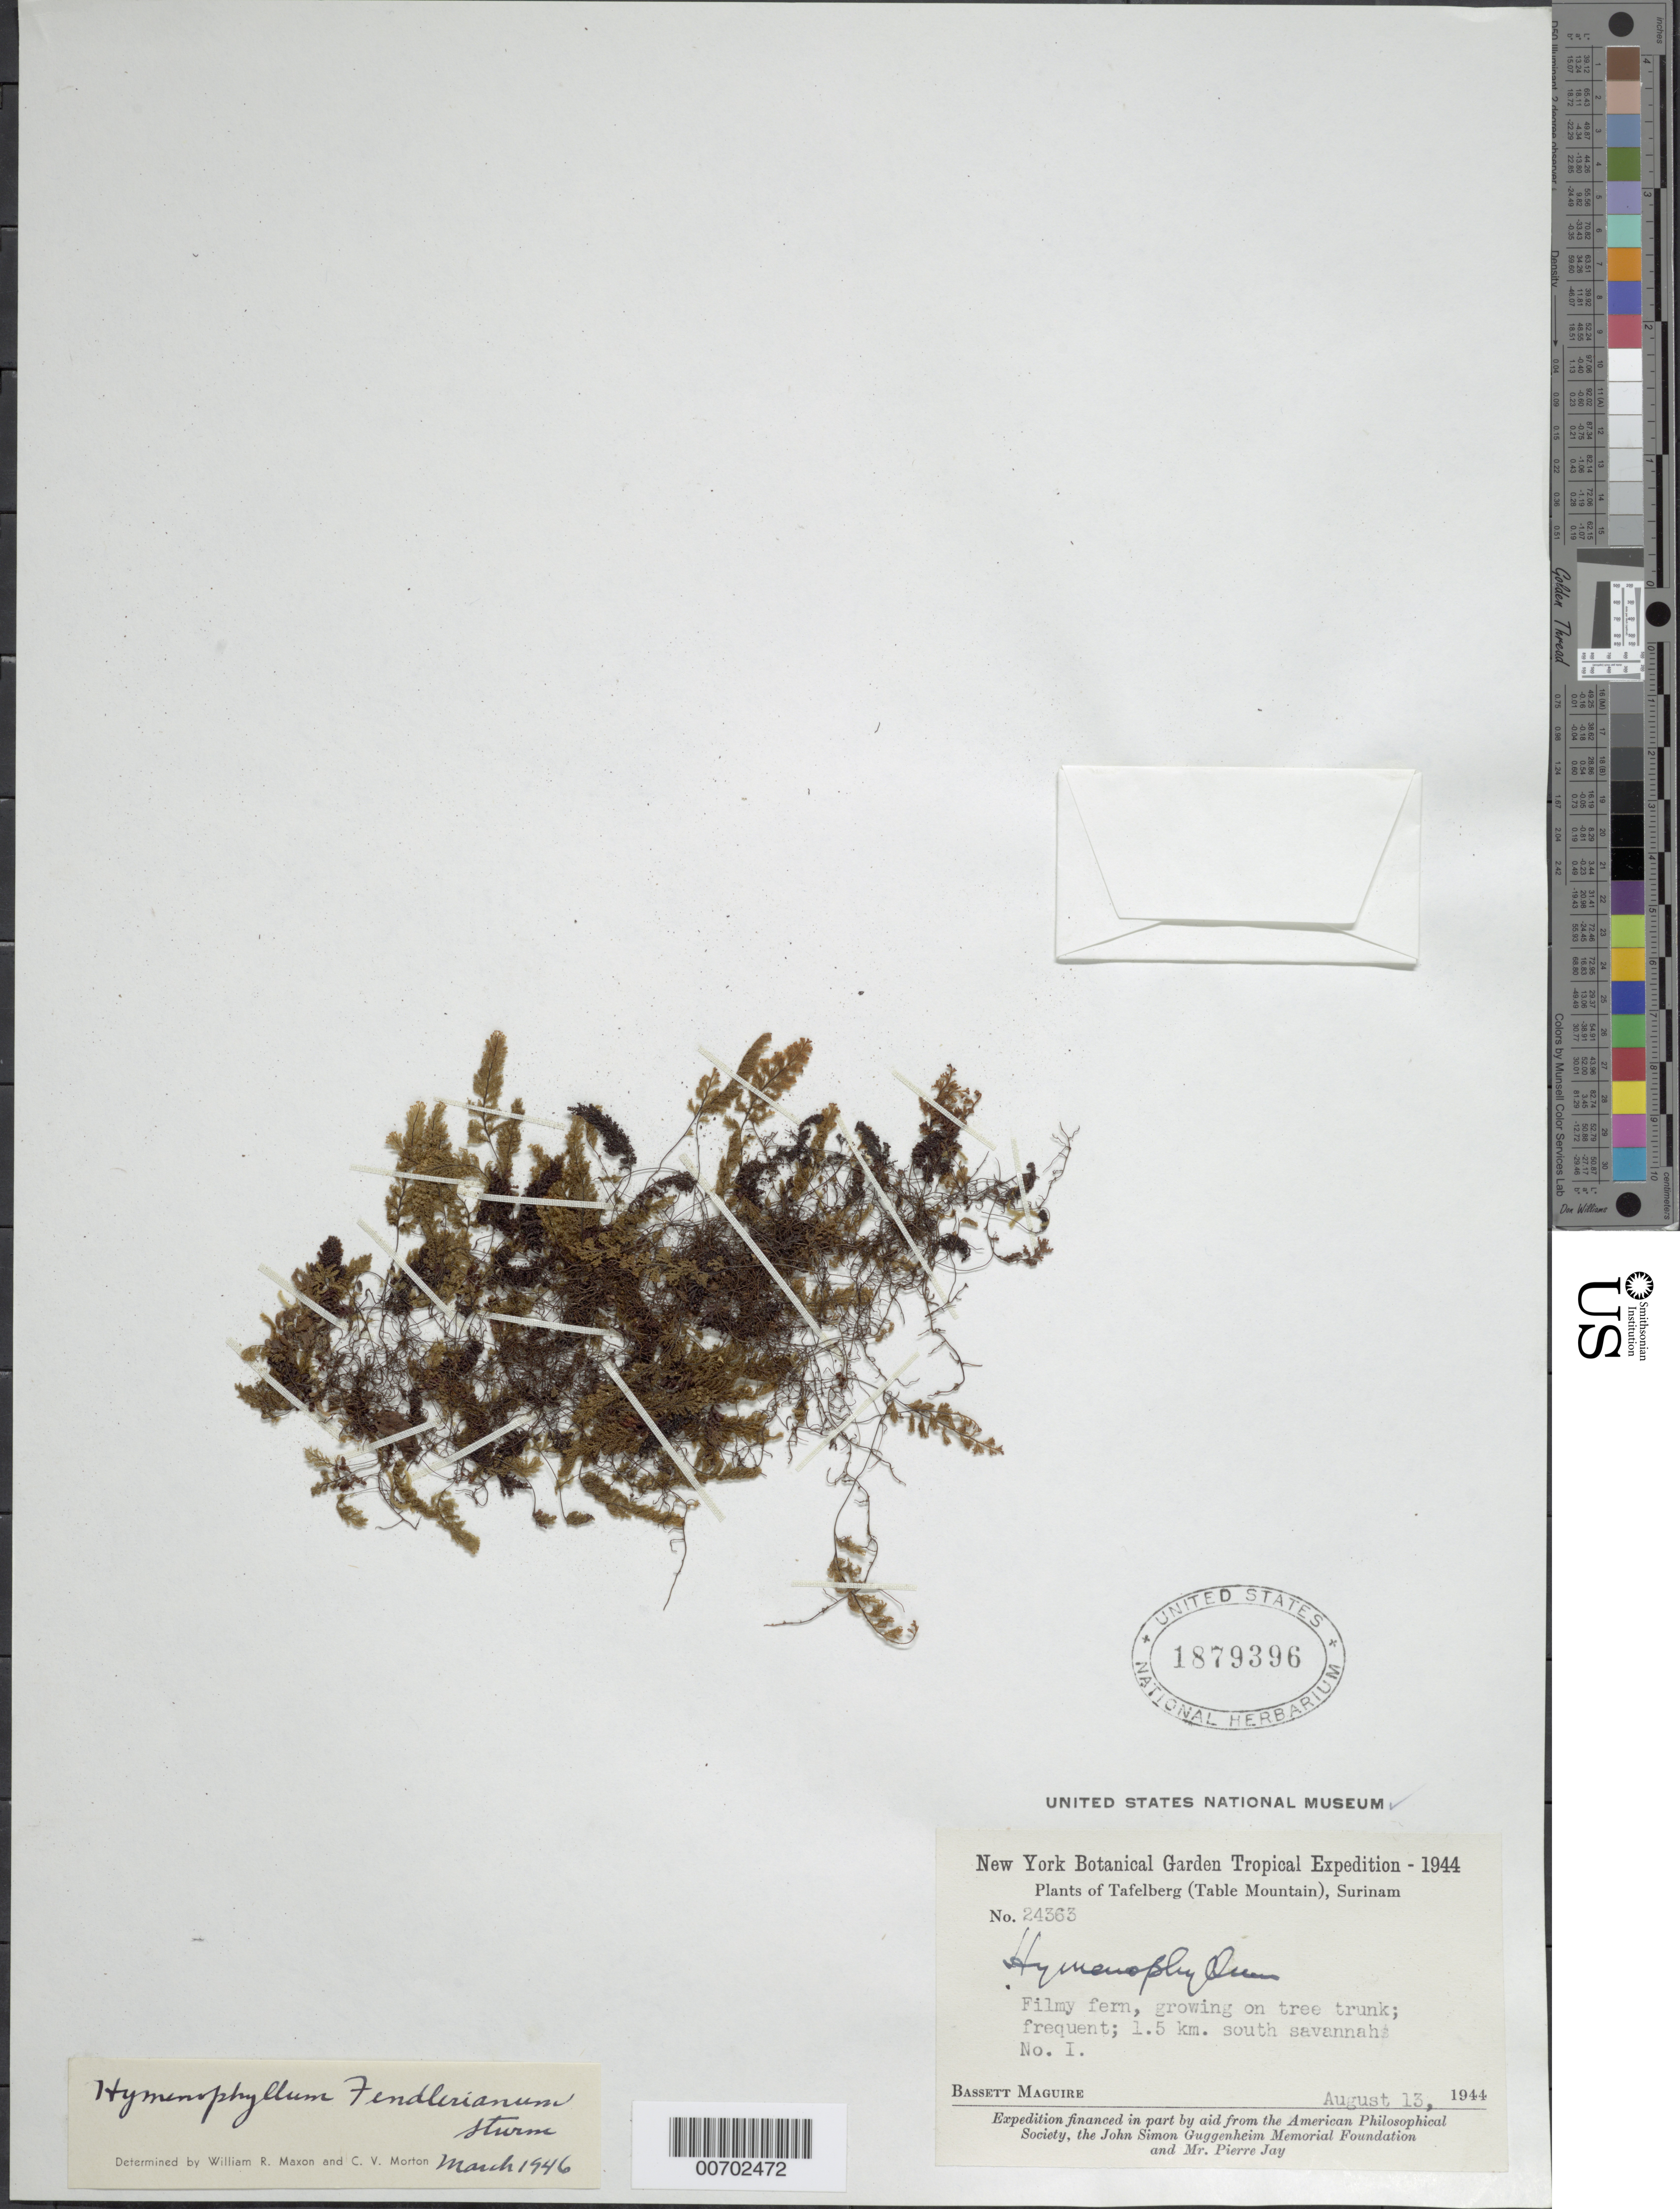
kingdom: Plantae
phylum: Tracheophyta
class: Polypodiopsida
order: Hymenophyllales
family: Hymenophyllaceae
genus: Hymenophyllum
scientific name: Hymenophyllum fendlerianum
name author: J.W. Sturm in Mart.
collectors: B. Maguire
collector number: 24363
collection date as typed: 13-Aug-44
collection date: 1944-08-13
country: Suriname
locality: Tafelberg (Table Mountain), Savanna I, 1.5 km S of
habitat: Growing on tree trunk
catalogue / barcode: US 1879396